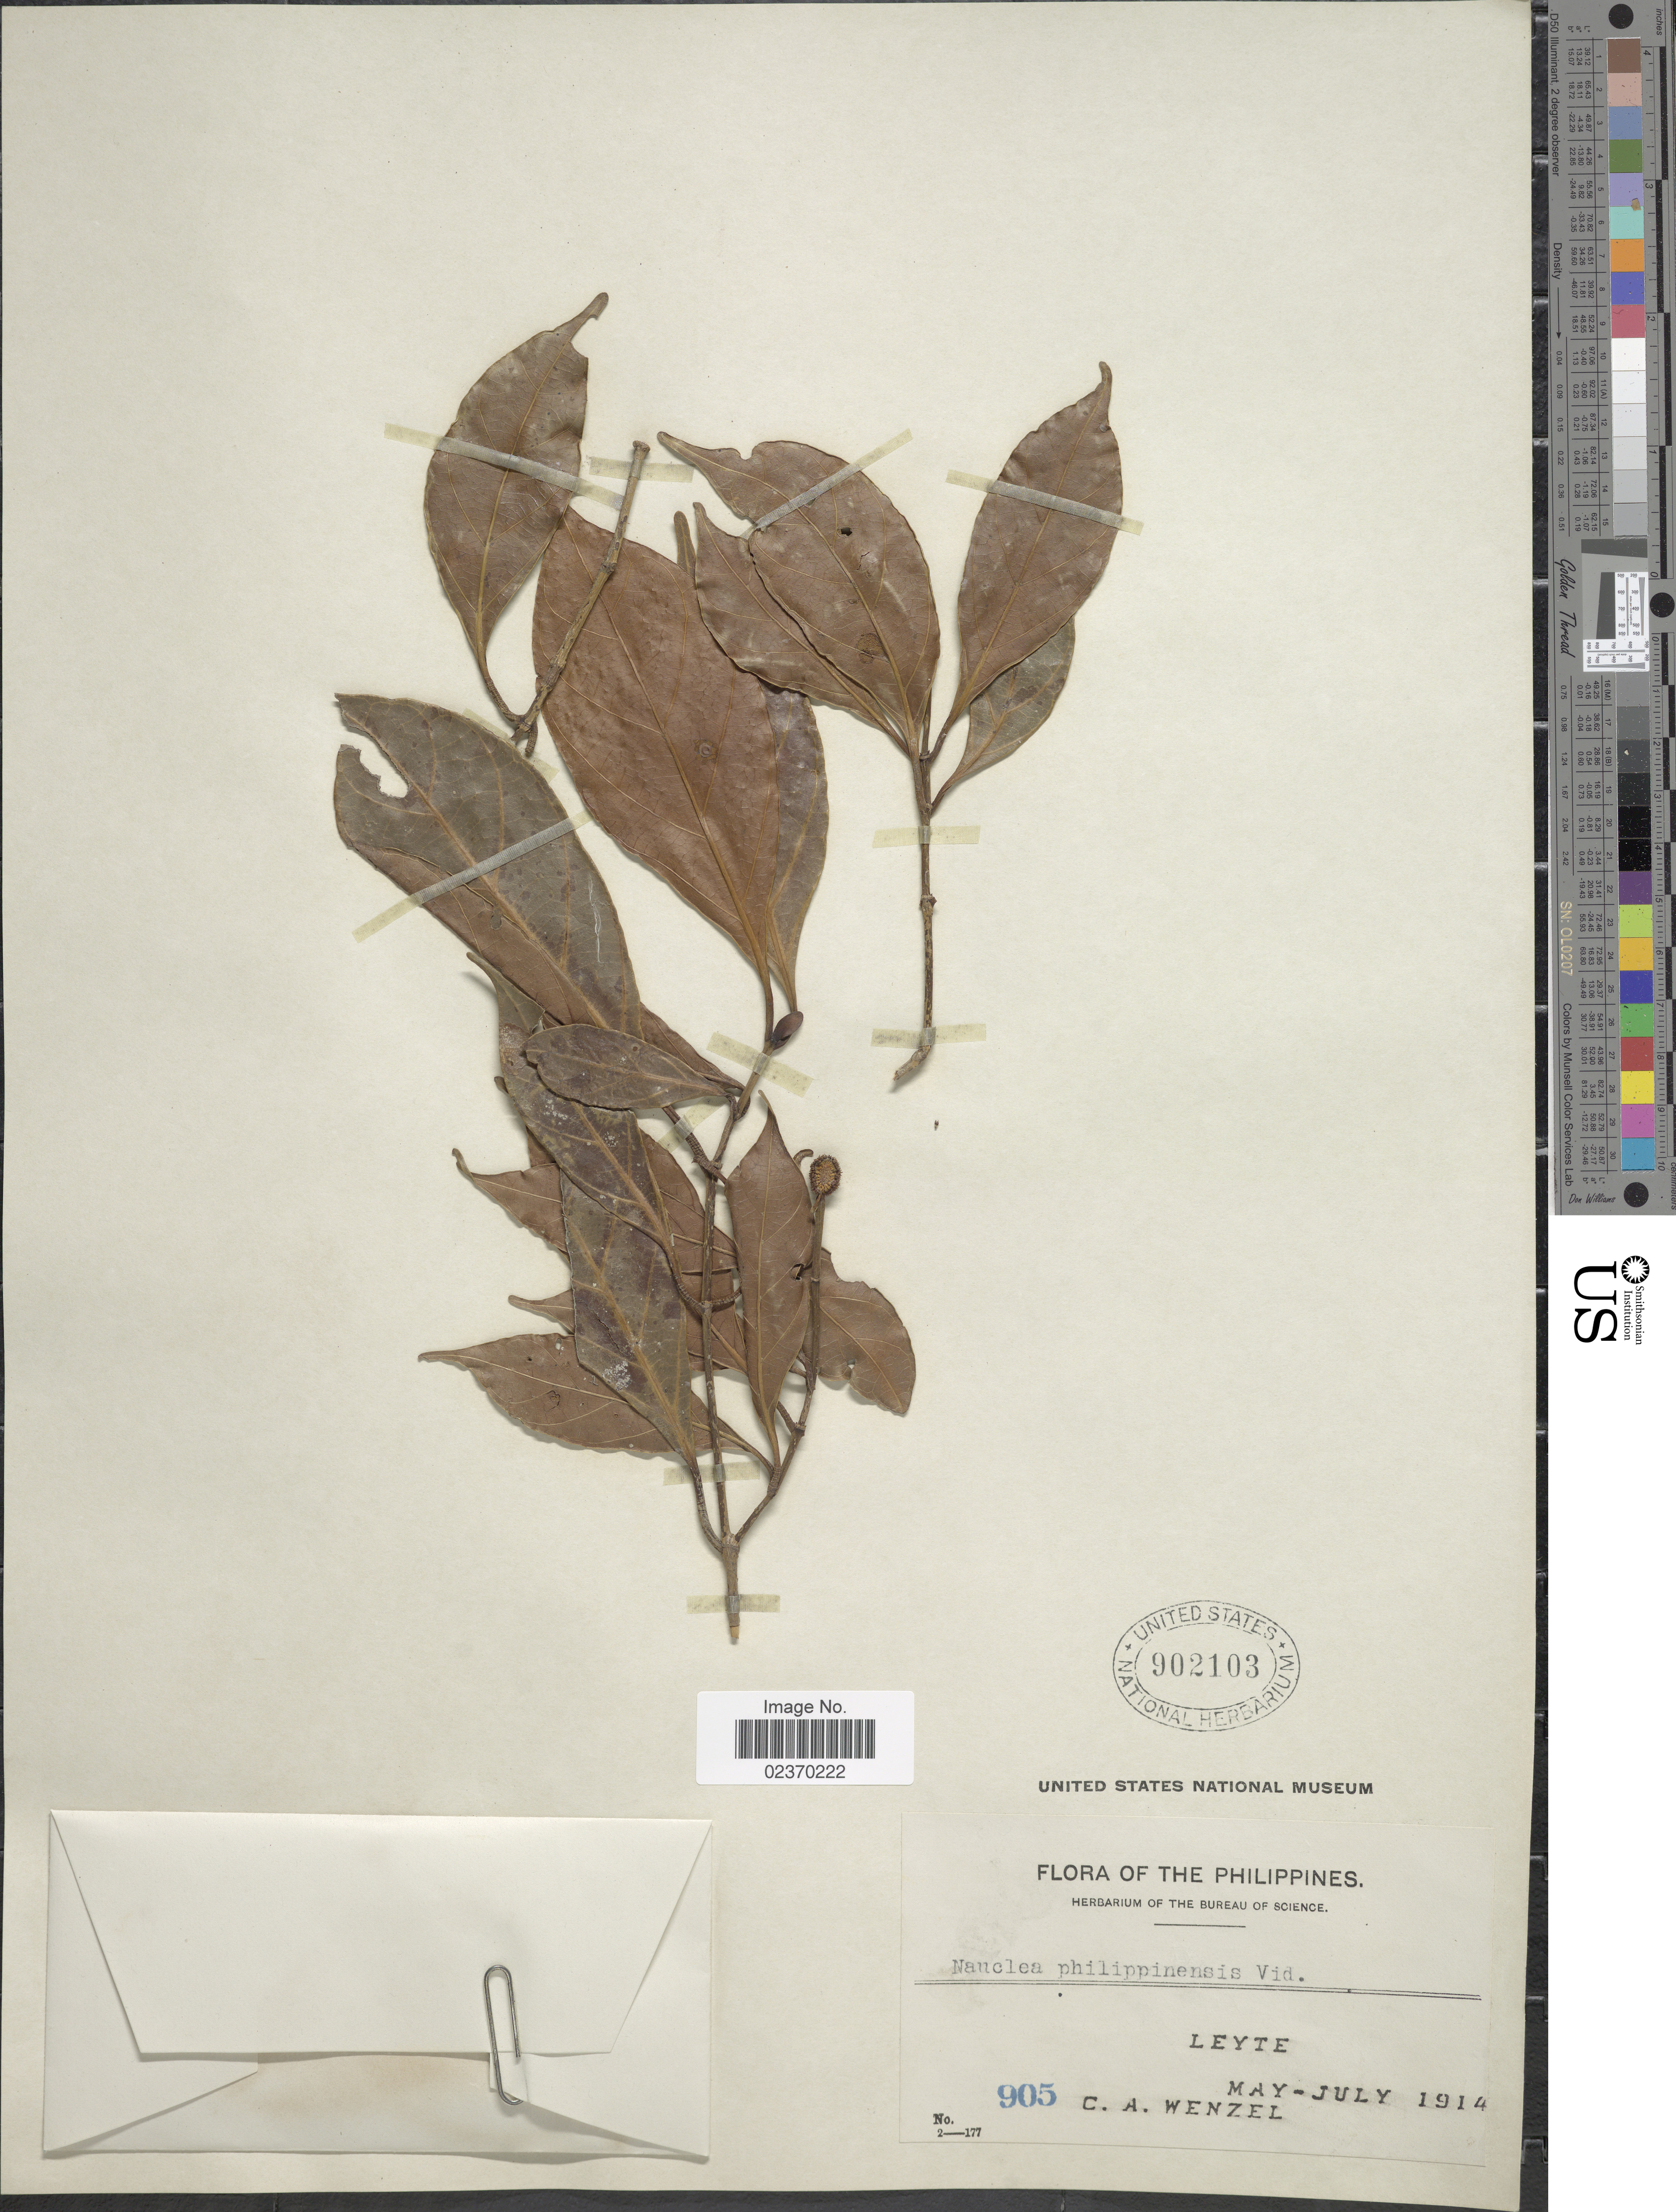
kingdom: Plantae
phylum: Tracheophyta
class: Magnoliopsida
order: Gentianales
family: Rubiaceae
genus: Neonauclea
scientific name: Neonauclea gracilis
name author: (Vidal) Merr.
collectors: C. Wenzel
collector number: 905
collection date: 1914-05/1914-07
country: Philippines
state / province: Eastern Visayas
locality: Leyte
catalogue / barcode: US 902103